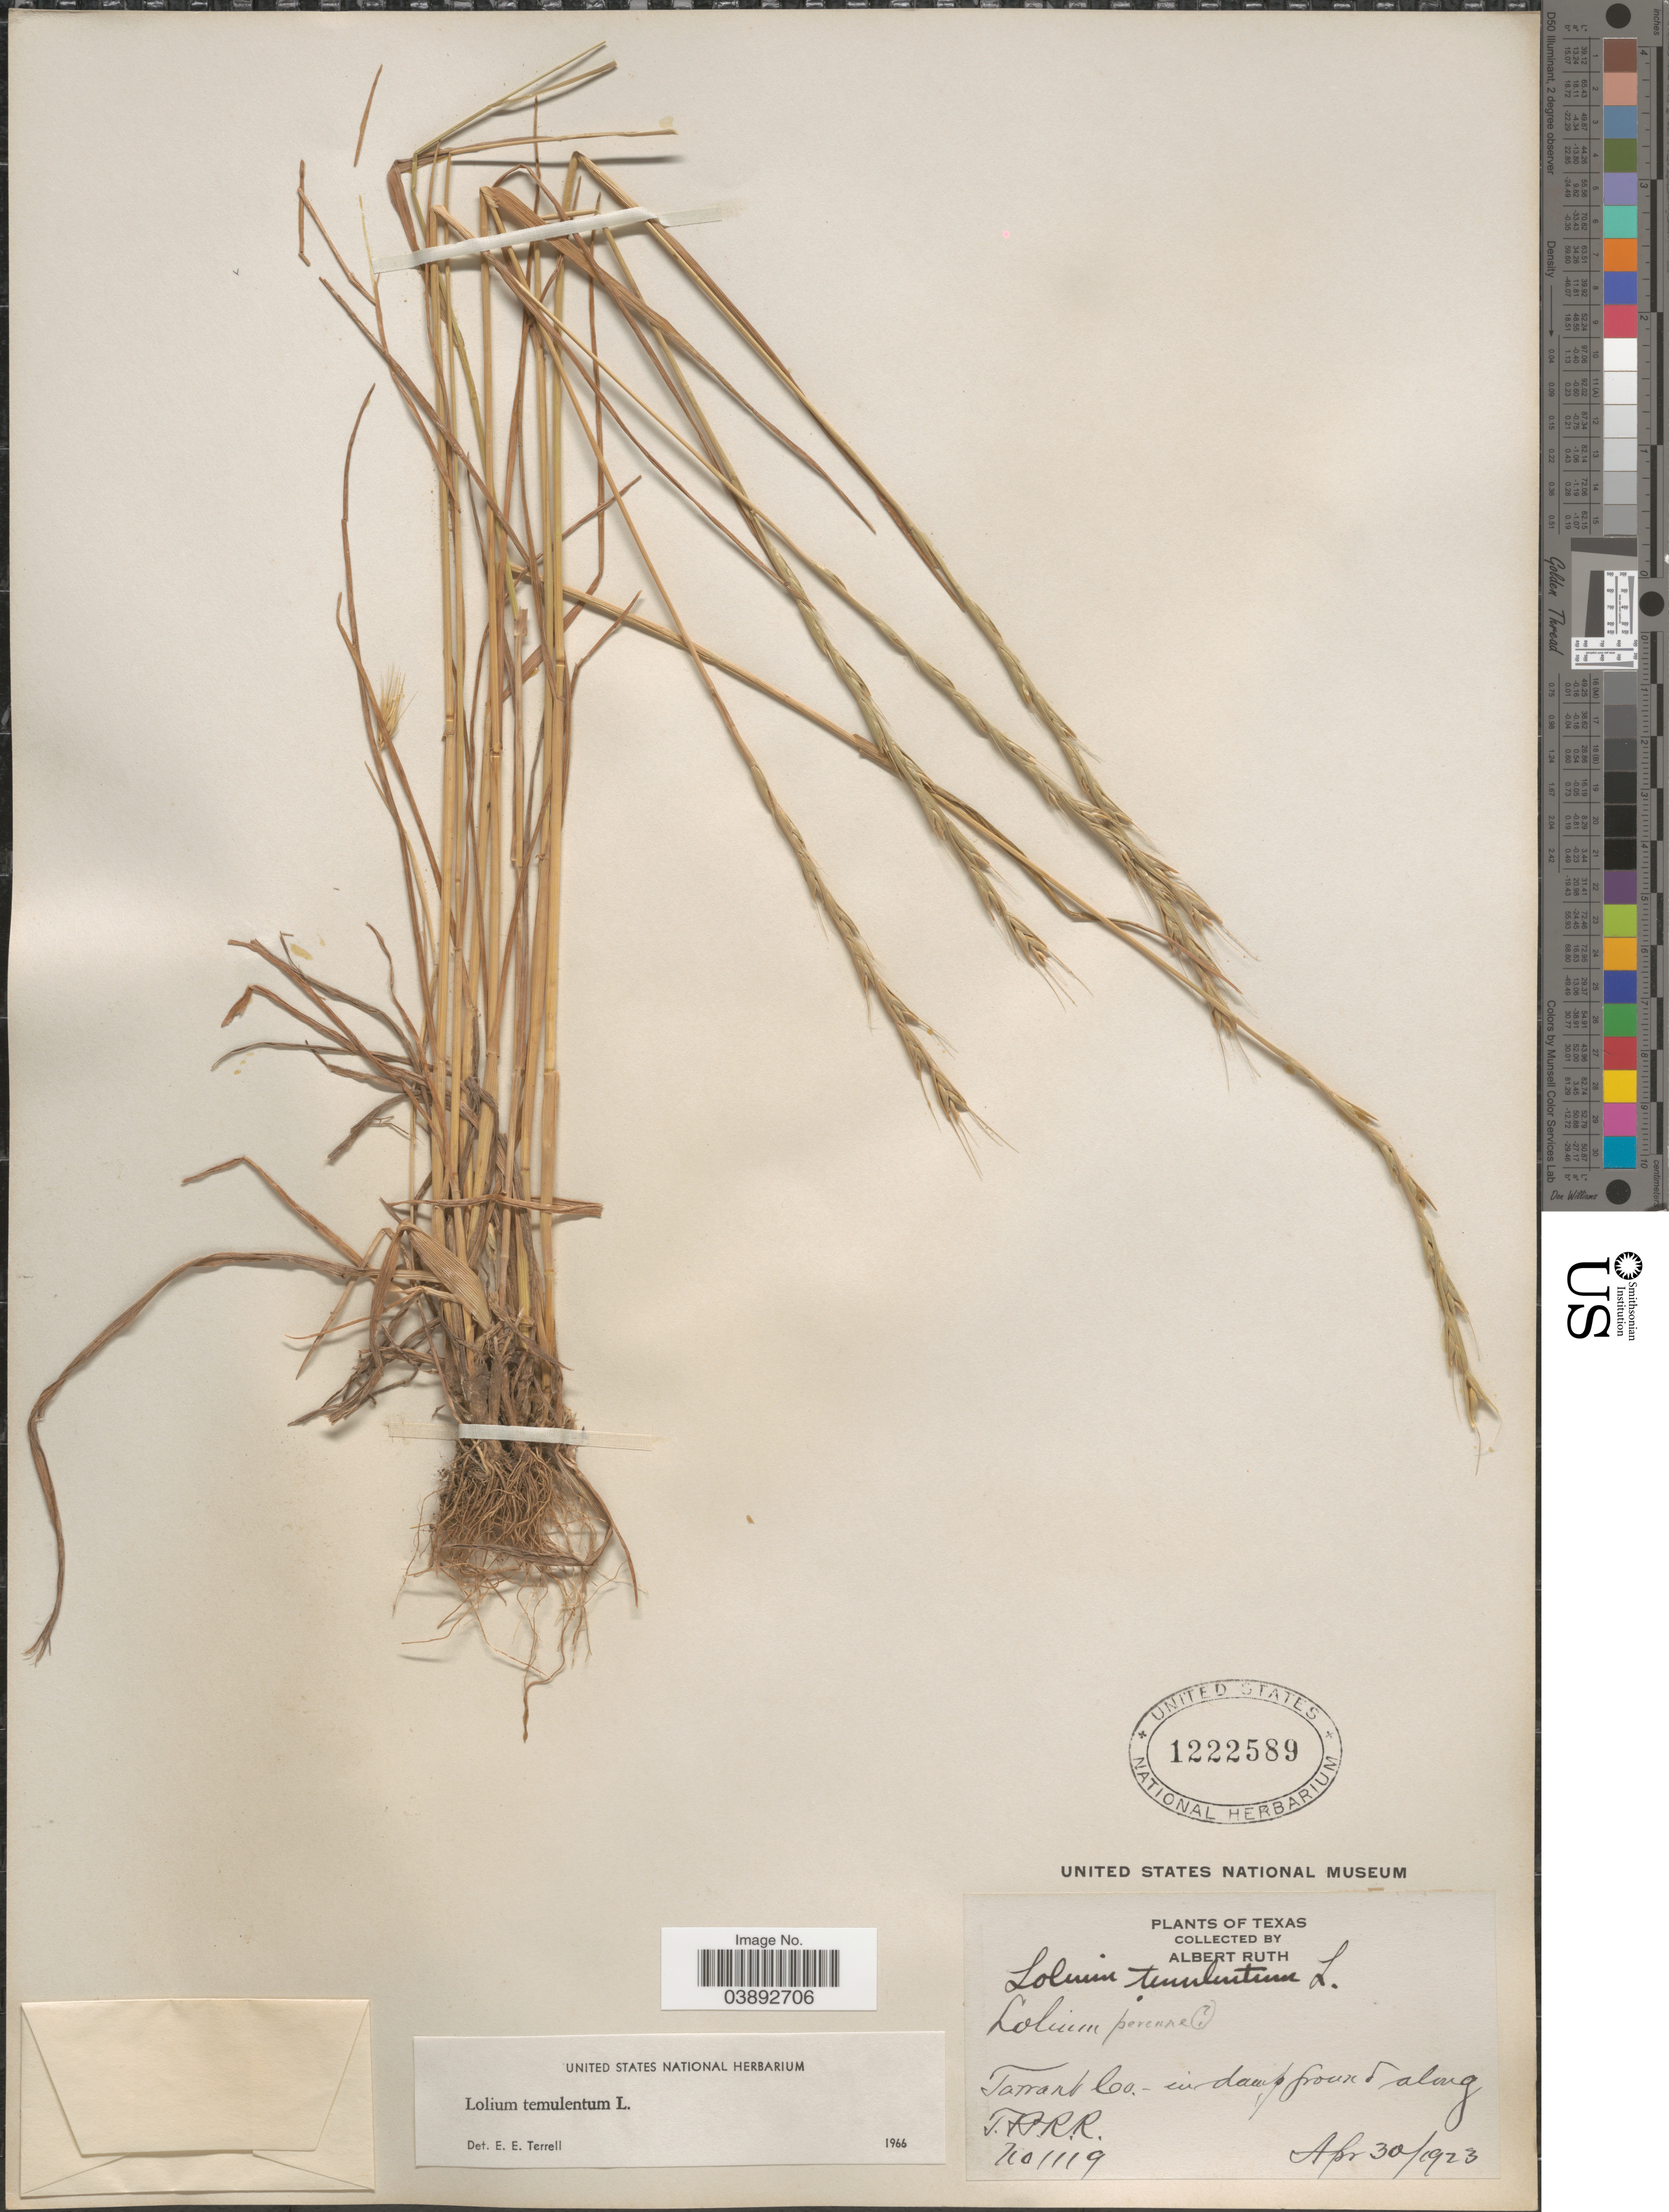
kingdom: Plantae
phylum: Tracheophyta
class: Liliopsida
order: Poales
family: Poaceae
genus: Lolium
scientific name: Lolium temulentum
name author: L.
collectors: A. Ruth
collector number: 1119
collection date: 1923-04-30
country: United States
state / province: Texas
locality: Tarrant Co.- in damp ground along T.R.R.R.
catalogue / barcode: US 1222589